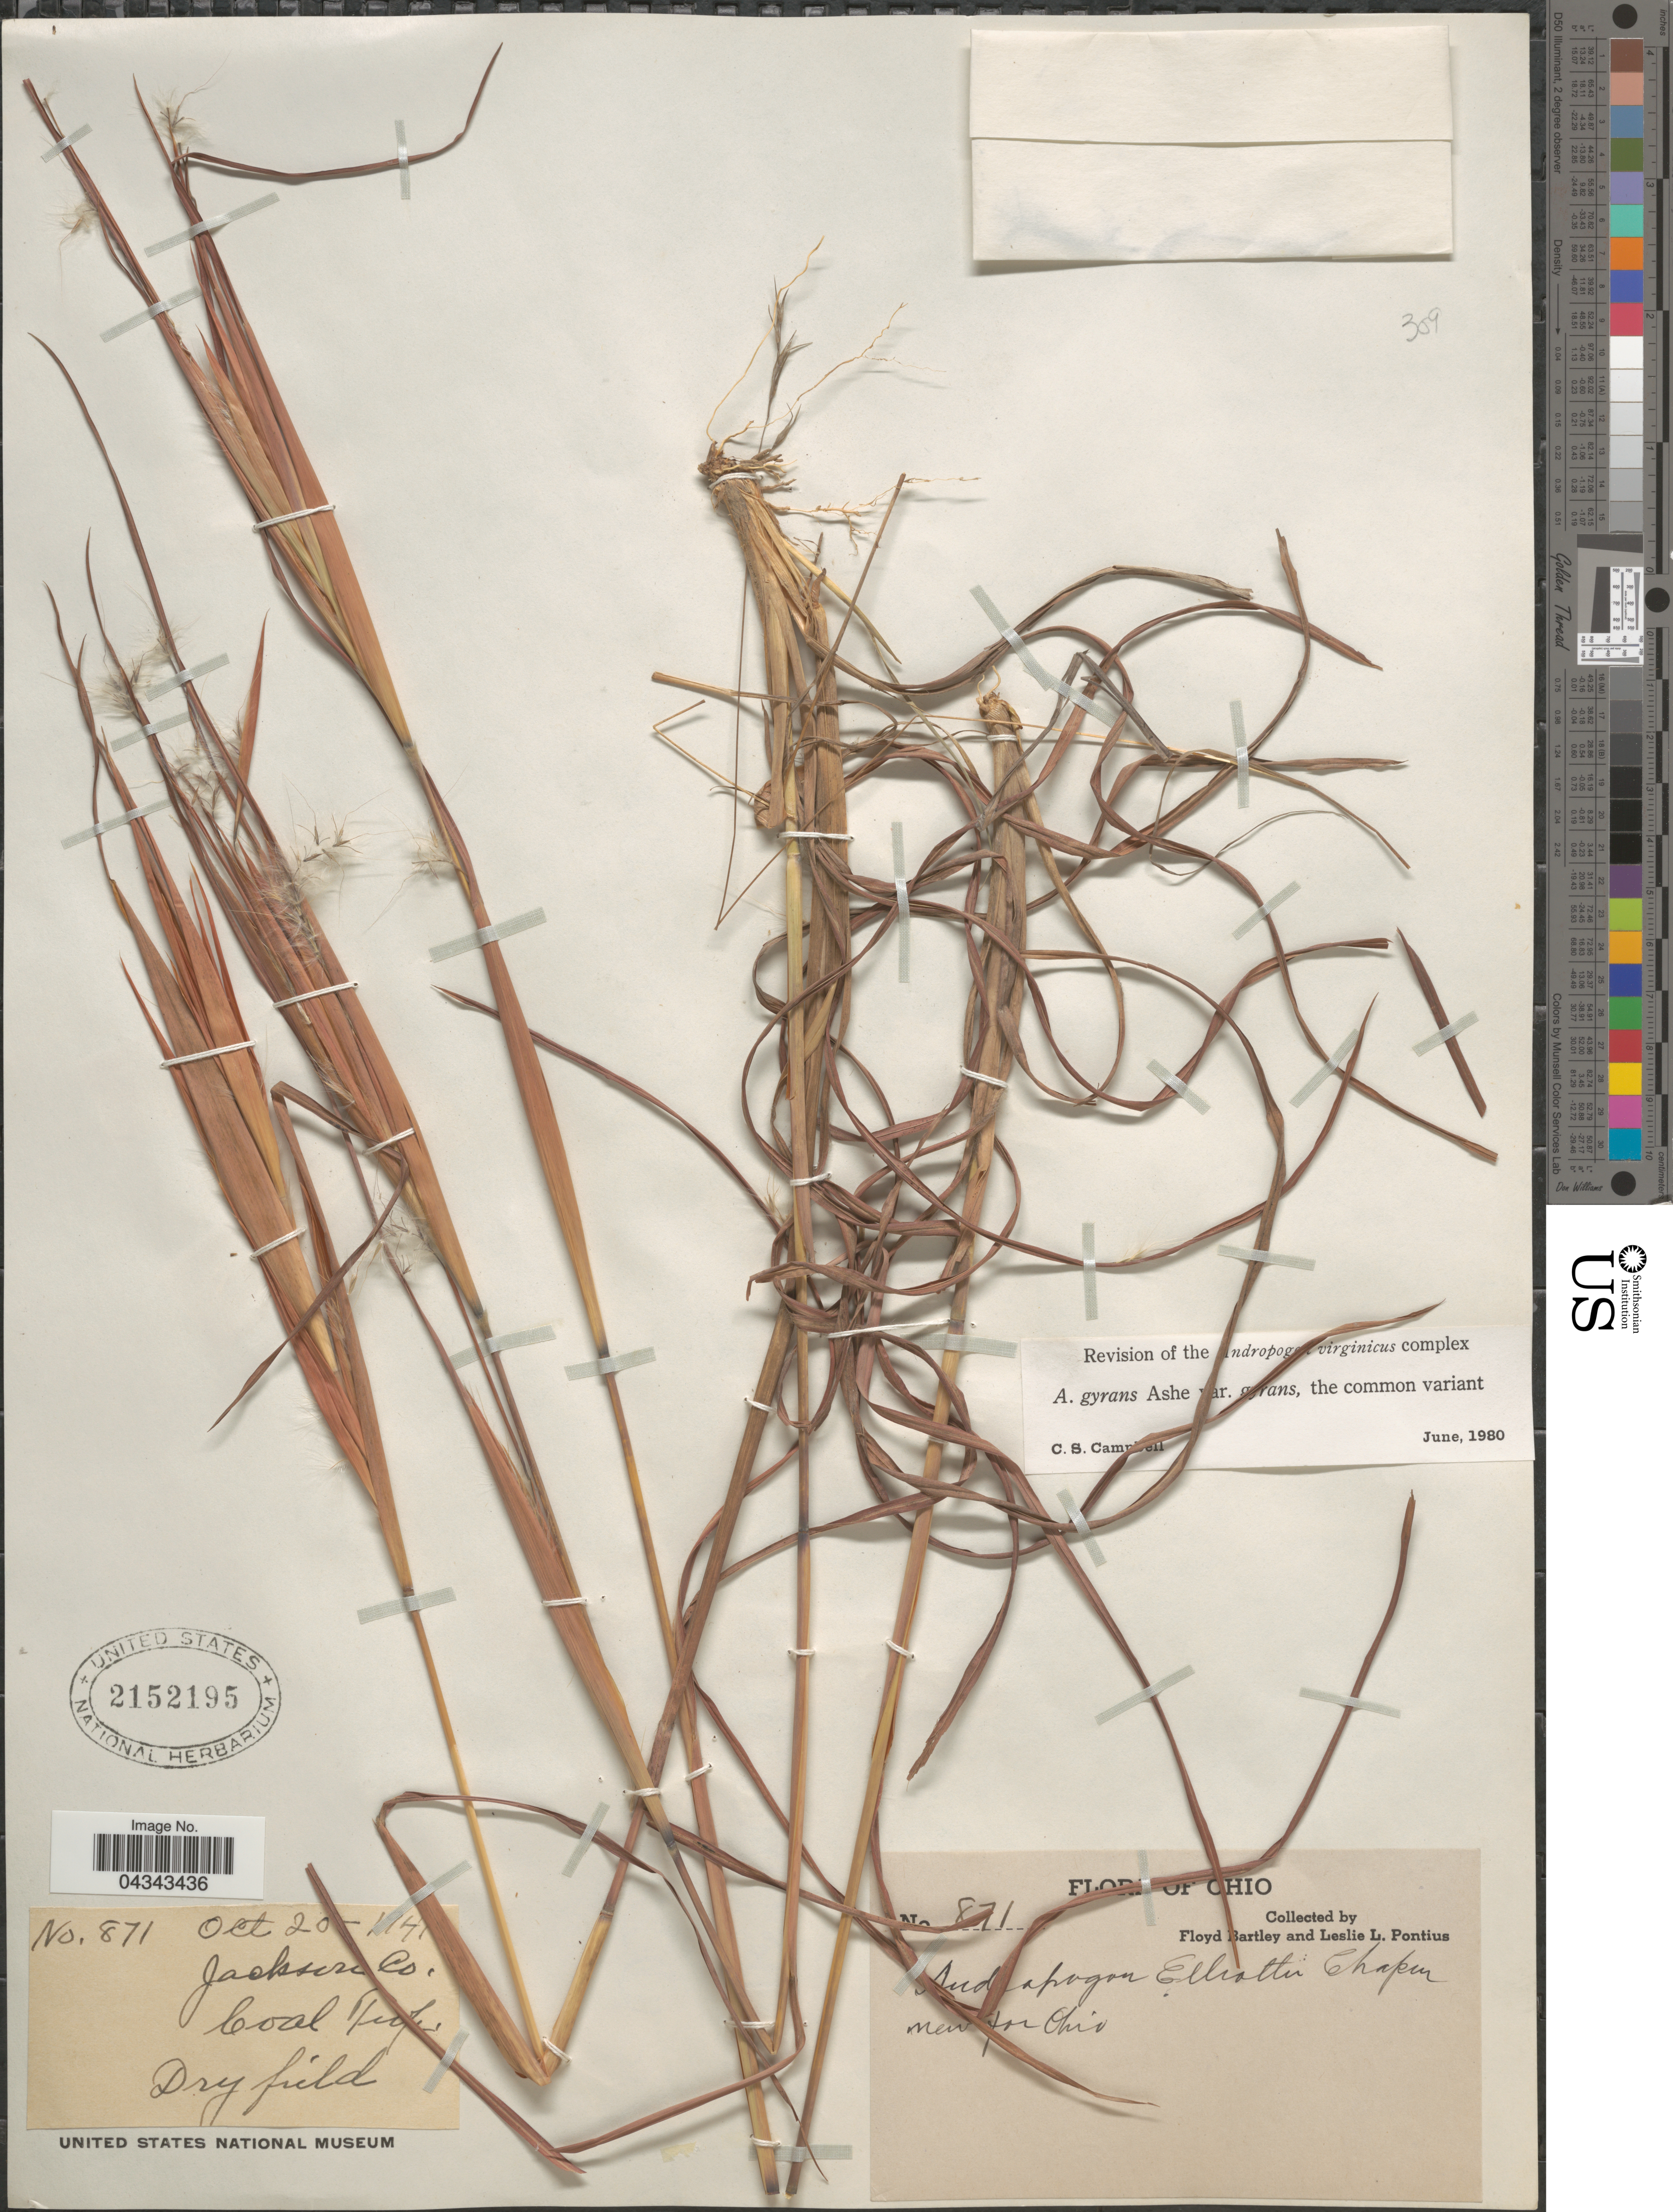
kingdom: Plantae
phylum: Tracheophyta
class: Liliopsida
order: Poales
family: Poaceae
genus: Andropogon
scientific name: Andropogon gyrans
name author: Ashe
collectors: F. Bartley & L. Pontius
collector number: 871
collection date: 1941-10-20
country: United States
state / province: Ohio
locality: Jackson Co. Coal Twp.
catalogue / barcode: US 2152195